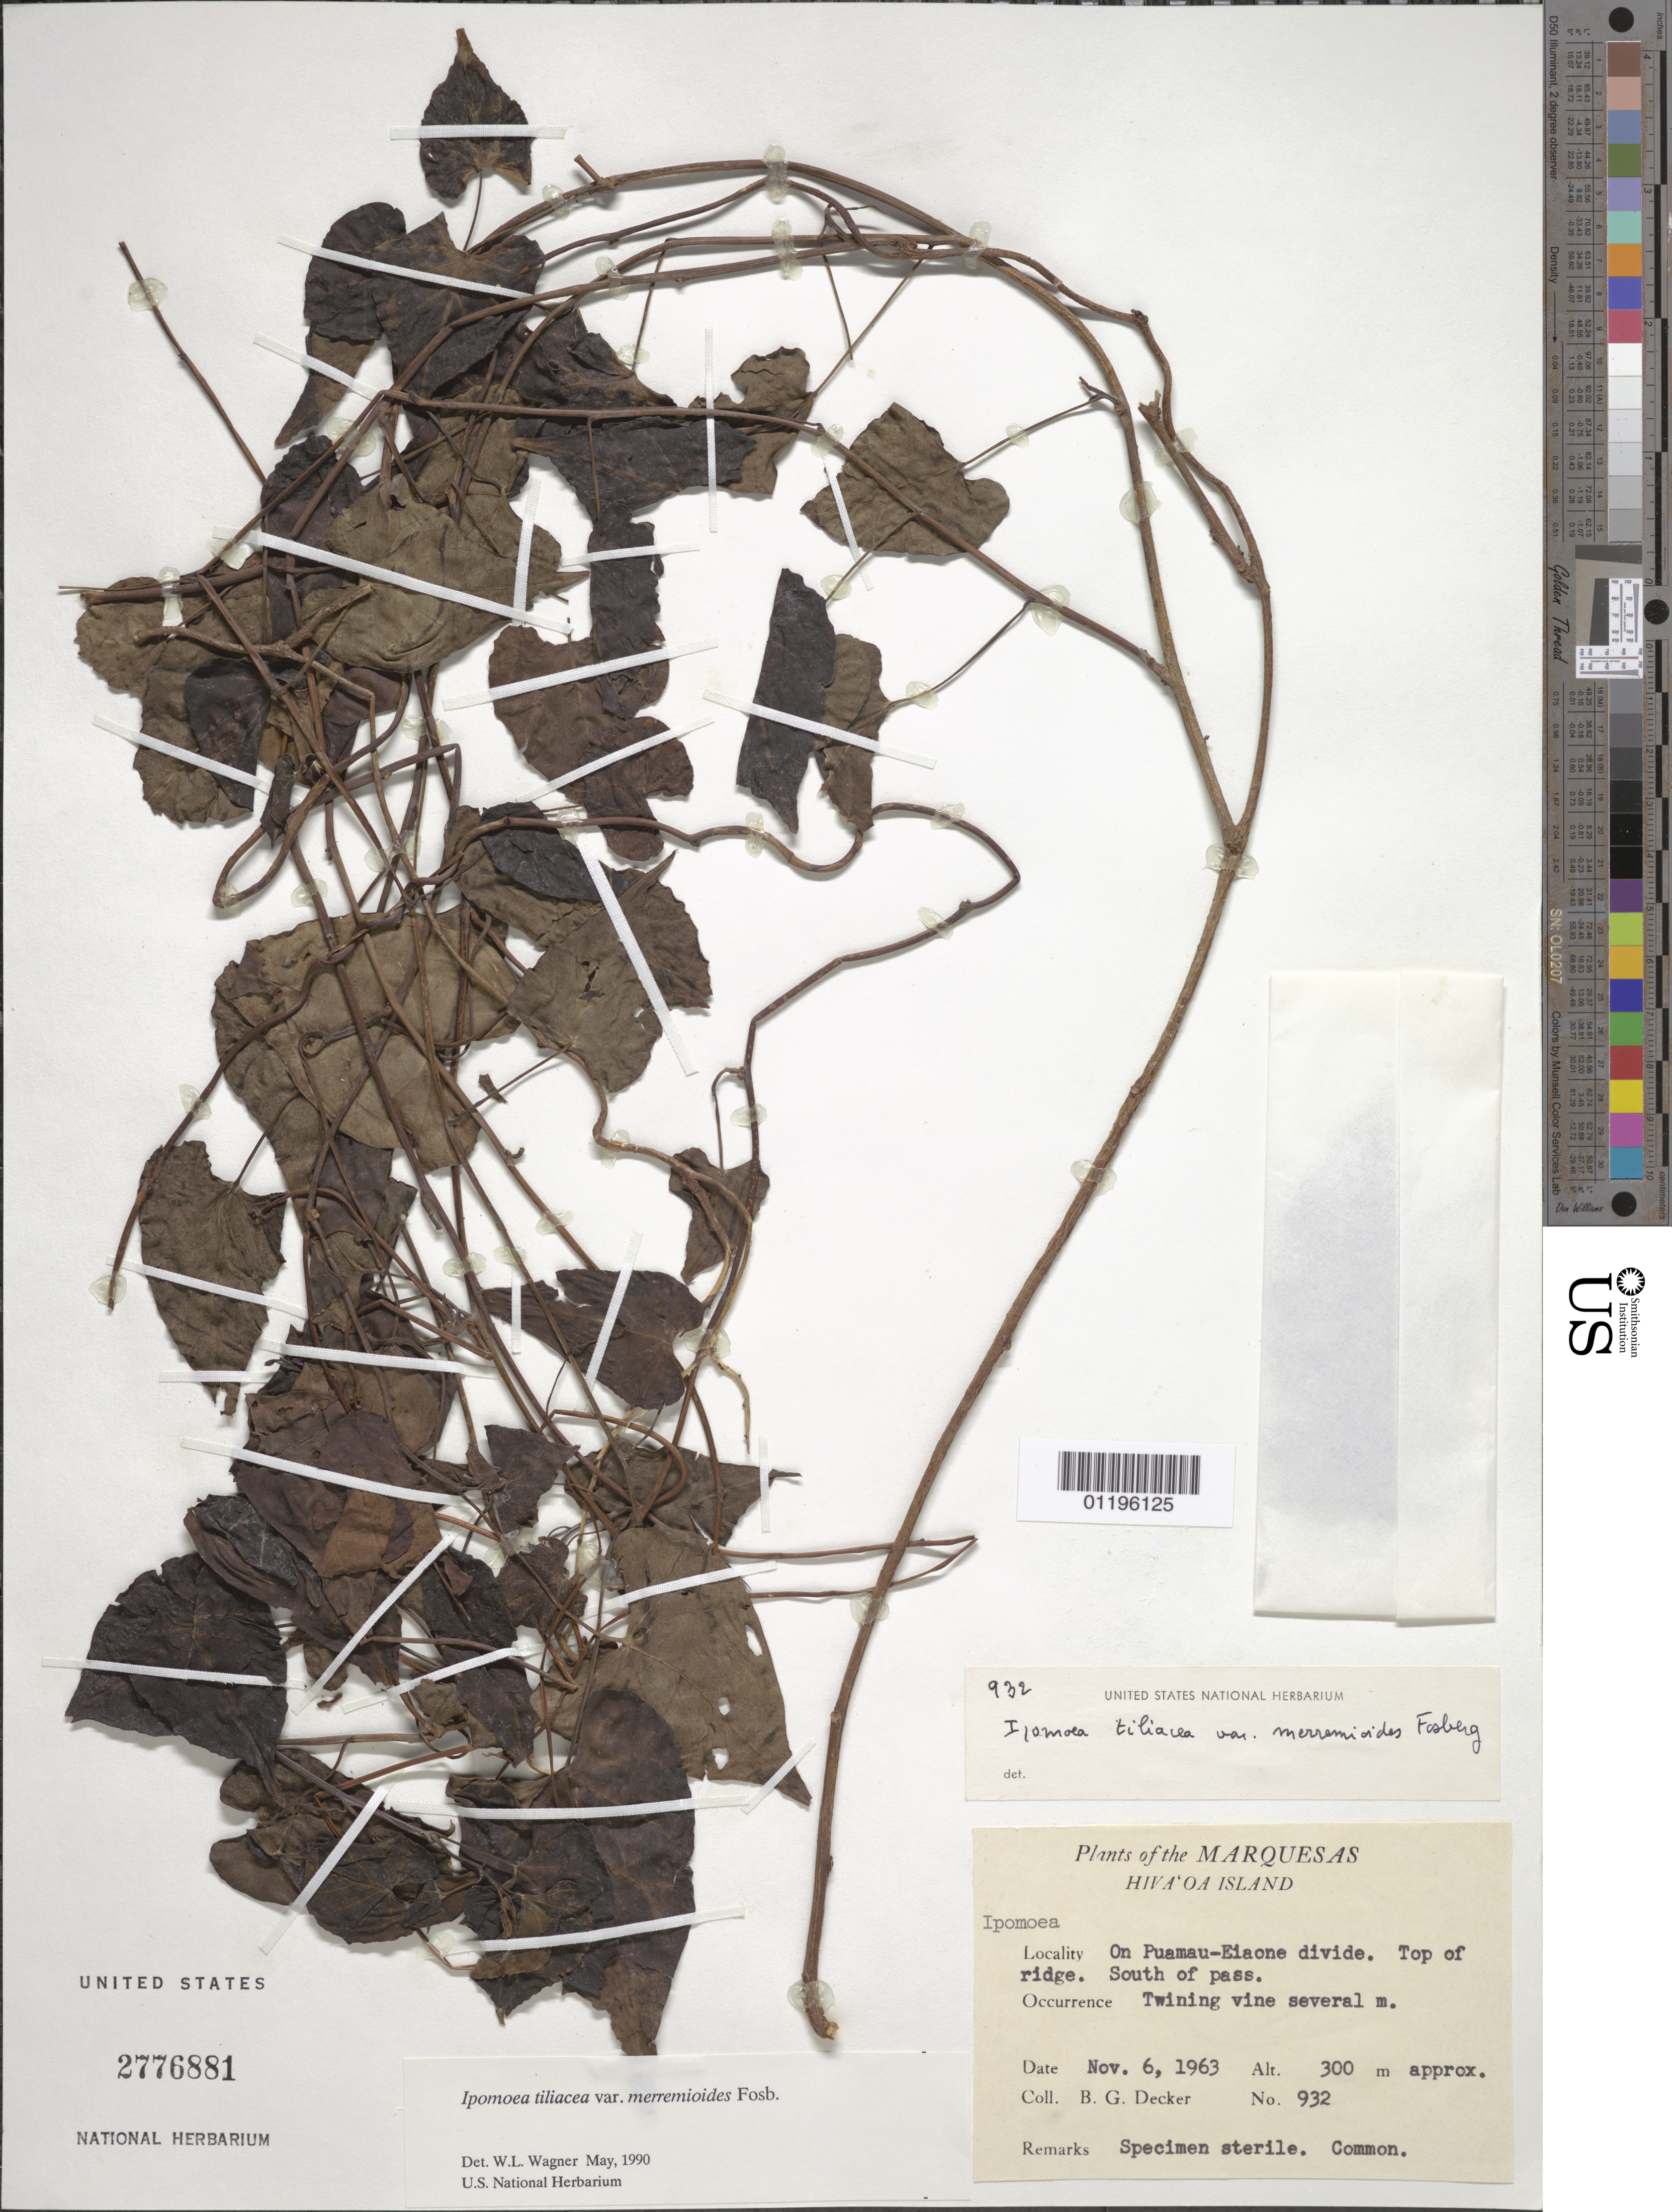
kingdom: Plantae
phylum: Tracheophyta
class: Magnoliopsida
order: Solanales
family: Convolvulaceae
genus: Ipomoea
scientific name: Ipomoea tiliacea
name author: (Willd.) Choisy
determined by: Wagner, W. L., (BOT), Smithsonian Institution - National Museum of Natural History (UNITED STATES)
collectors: B. G. Decker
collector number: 932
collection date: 1963-11-06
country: French Polynesia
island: Hiva Oa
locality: on Puamau-Eiaone divide, top of ridge, S of pass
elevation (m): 300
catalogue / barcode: US 2776881